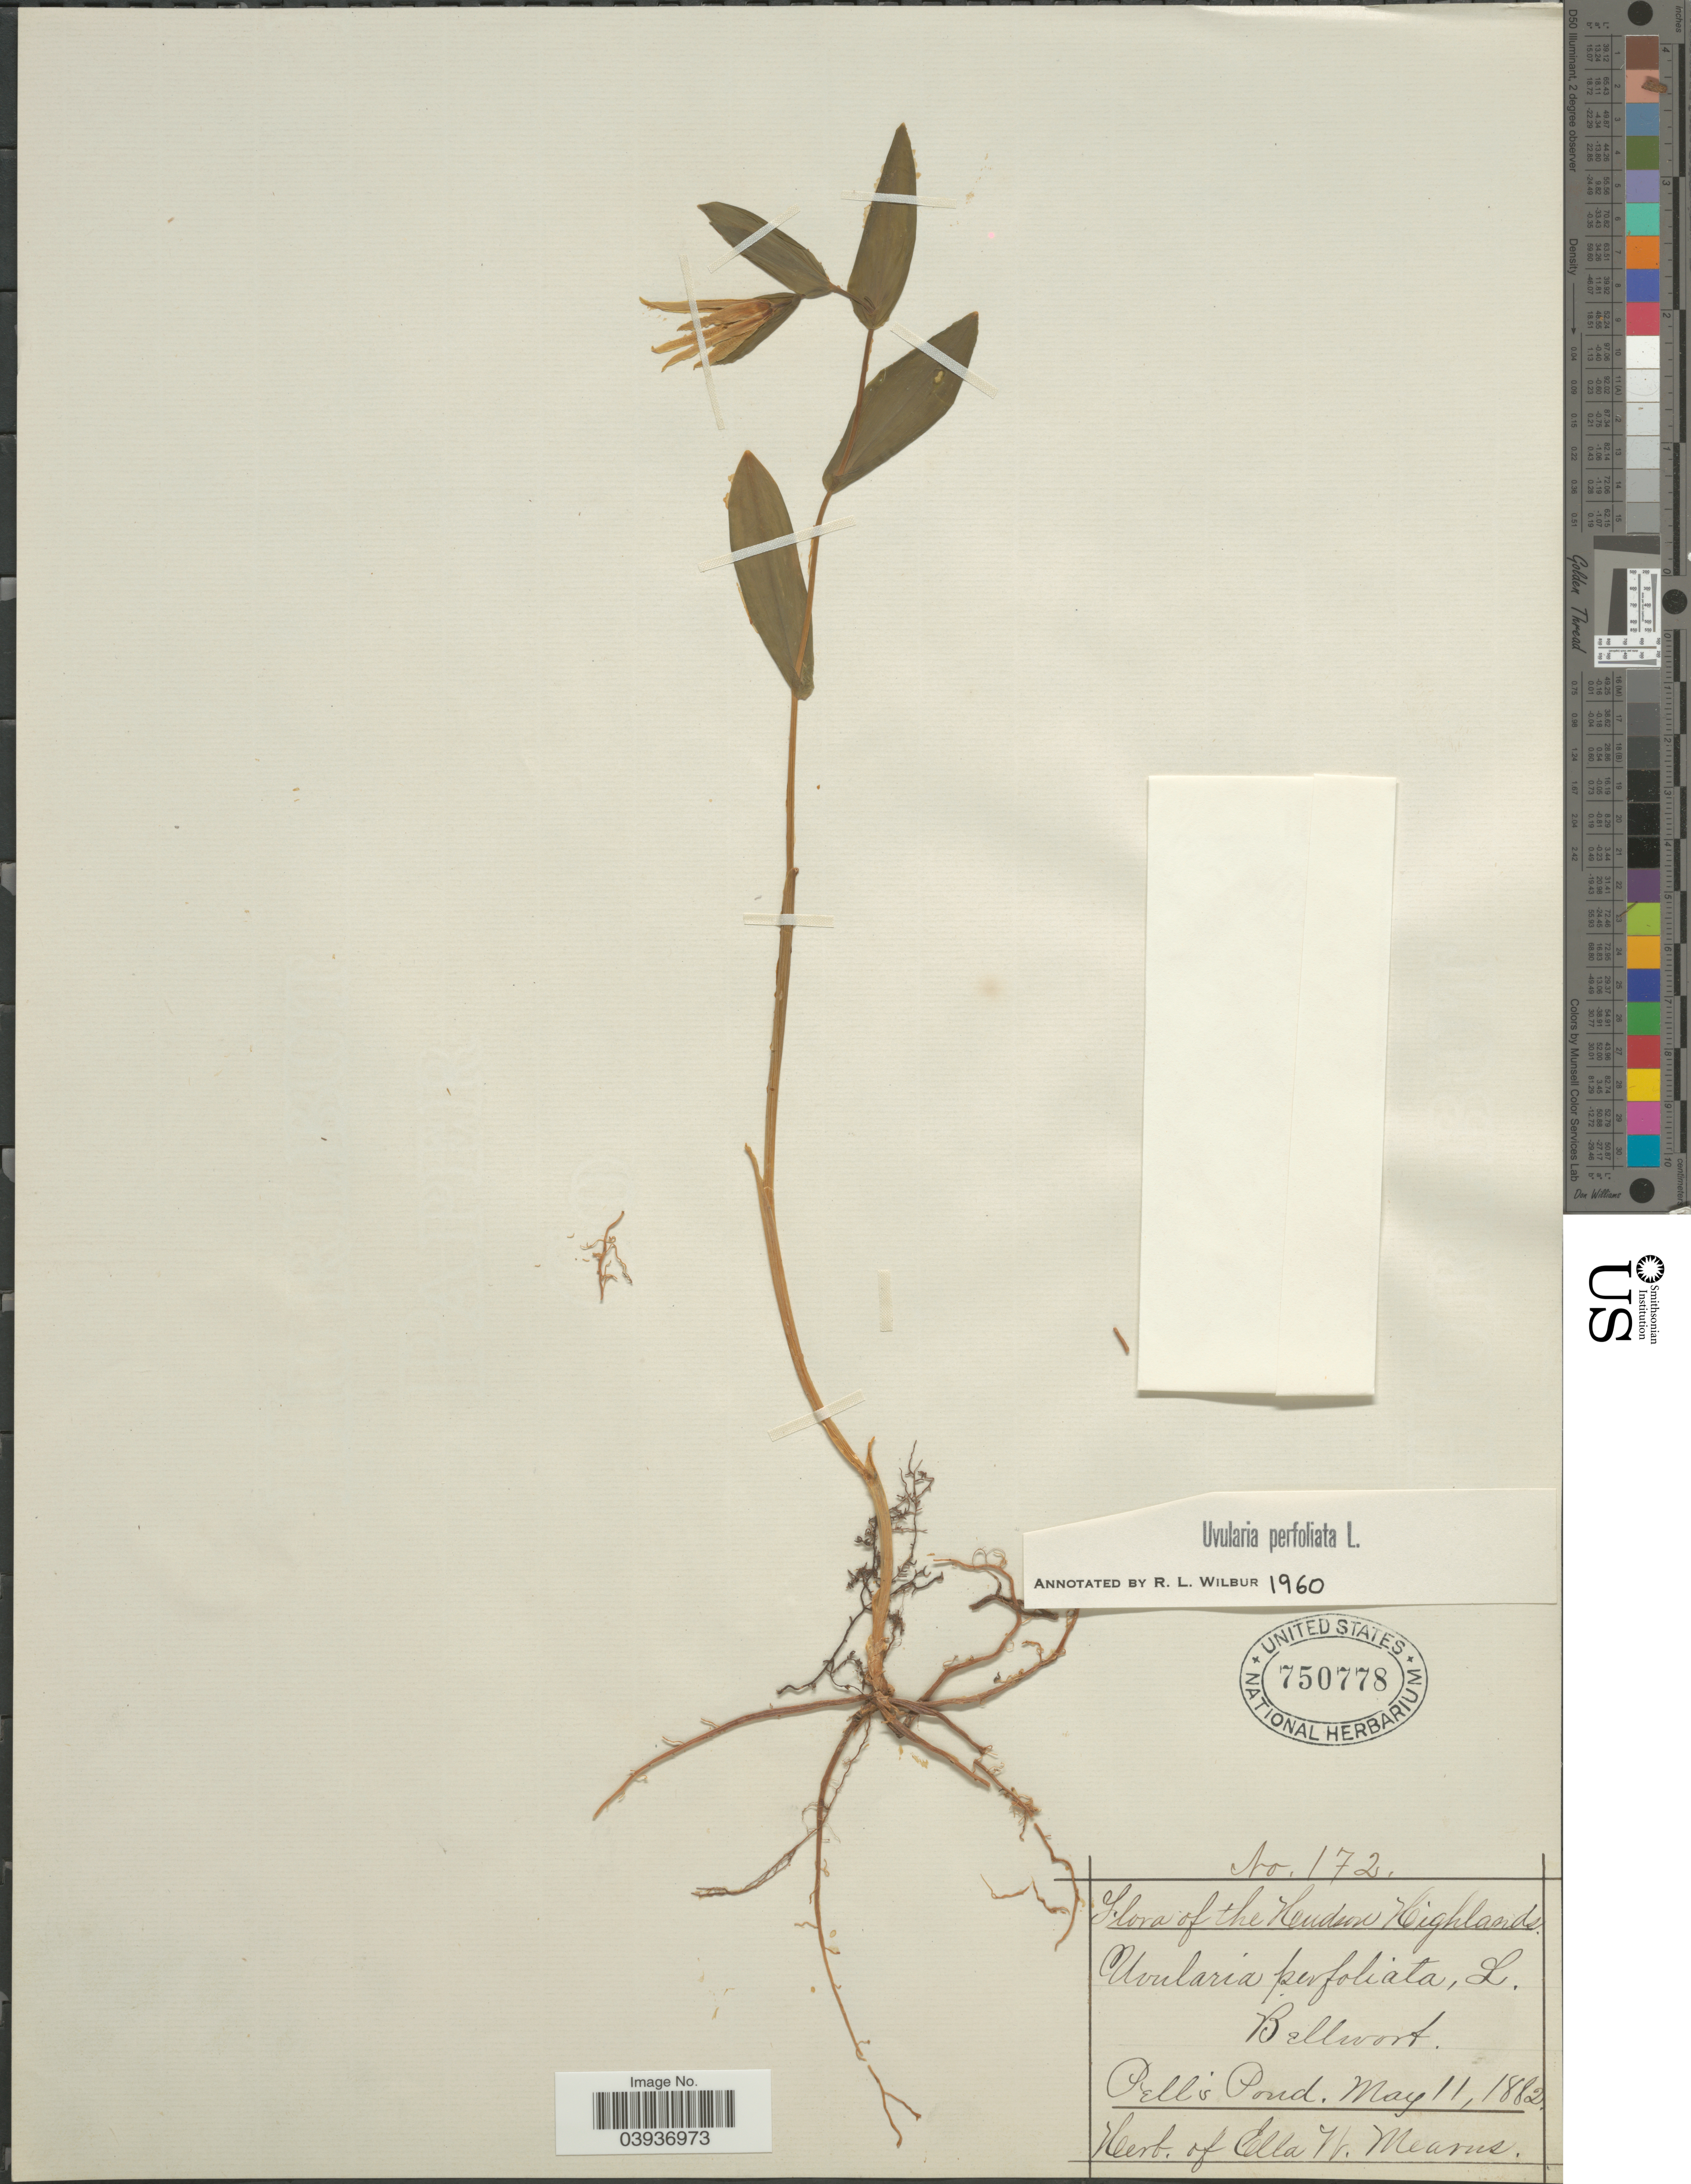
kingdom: Plantae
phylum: Tracheophyta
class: Liliopsida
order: Liliales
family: Colchicaceae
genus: Uvularia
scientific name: Uvularia perfoliata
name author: L.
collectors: ex herb. Cella N. Mearns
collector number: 172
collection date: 1882-05-11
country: United States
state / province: New York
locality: The Hudson Highlands. Bellwort. Pell's Pond.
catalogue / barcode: US 750778